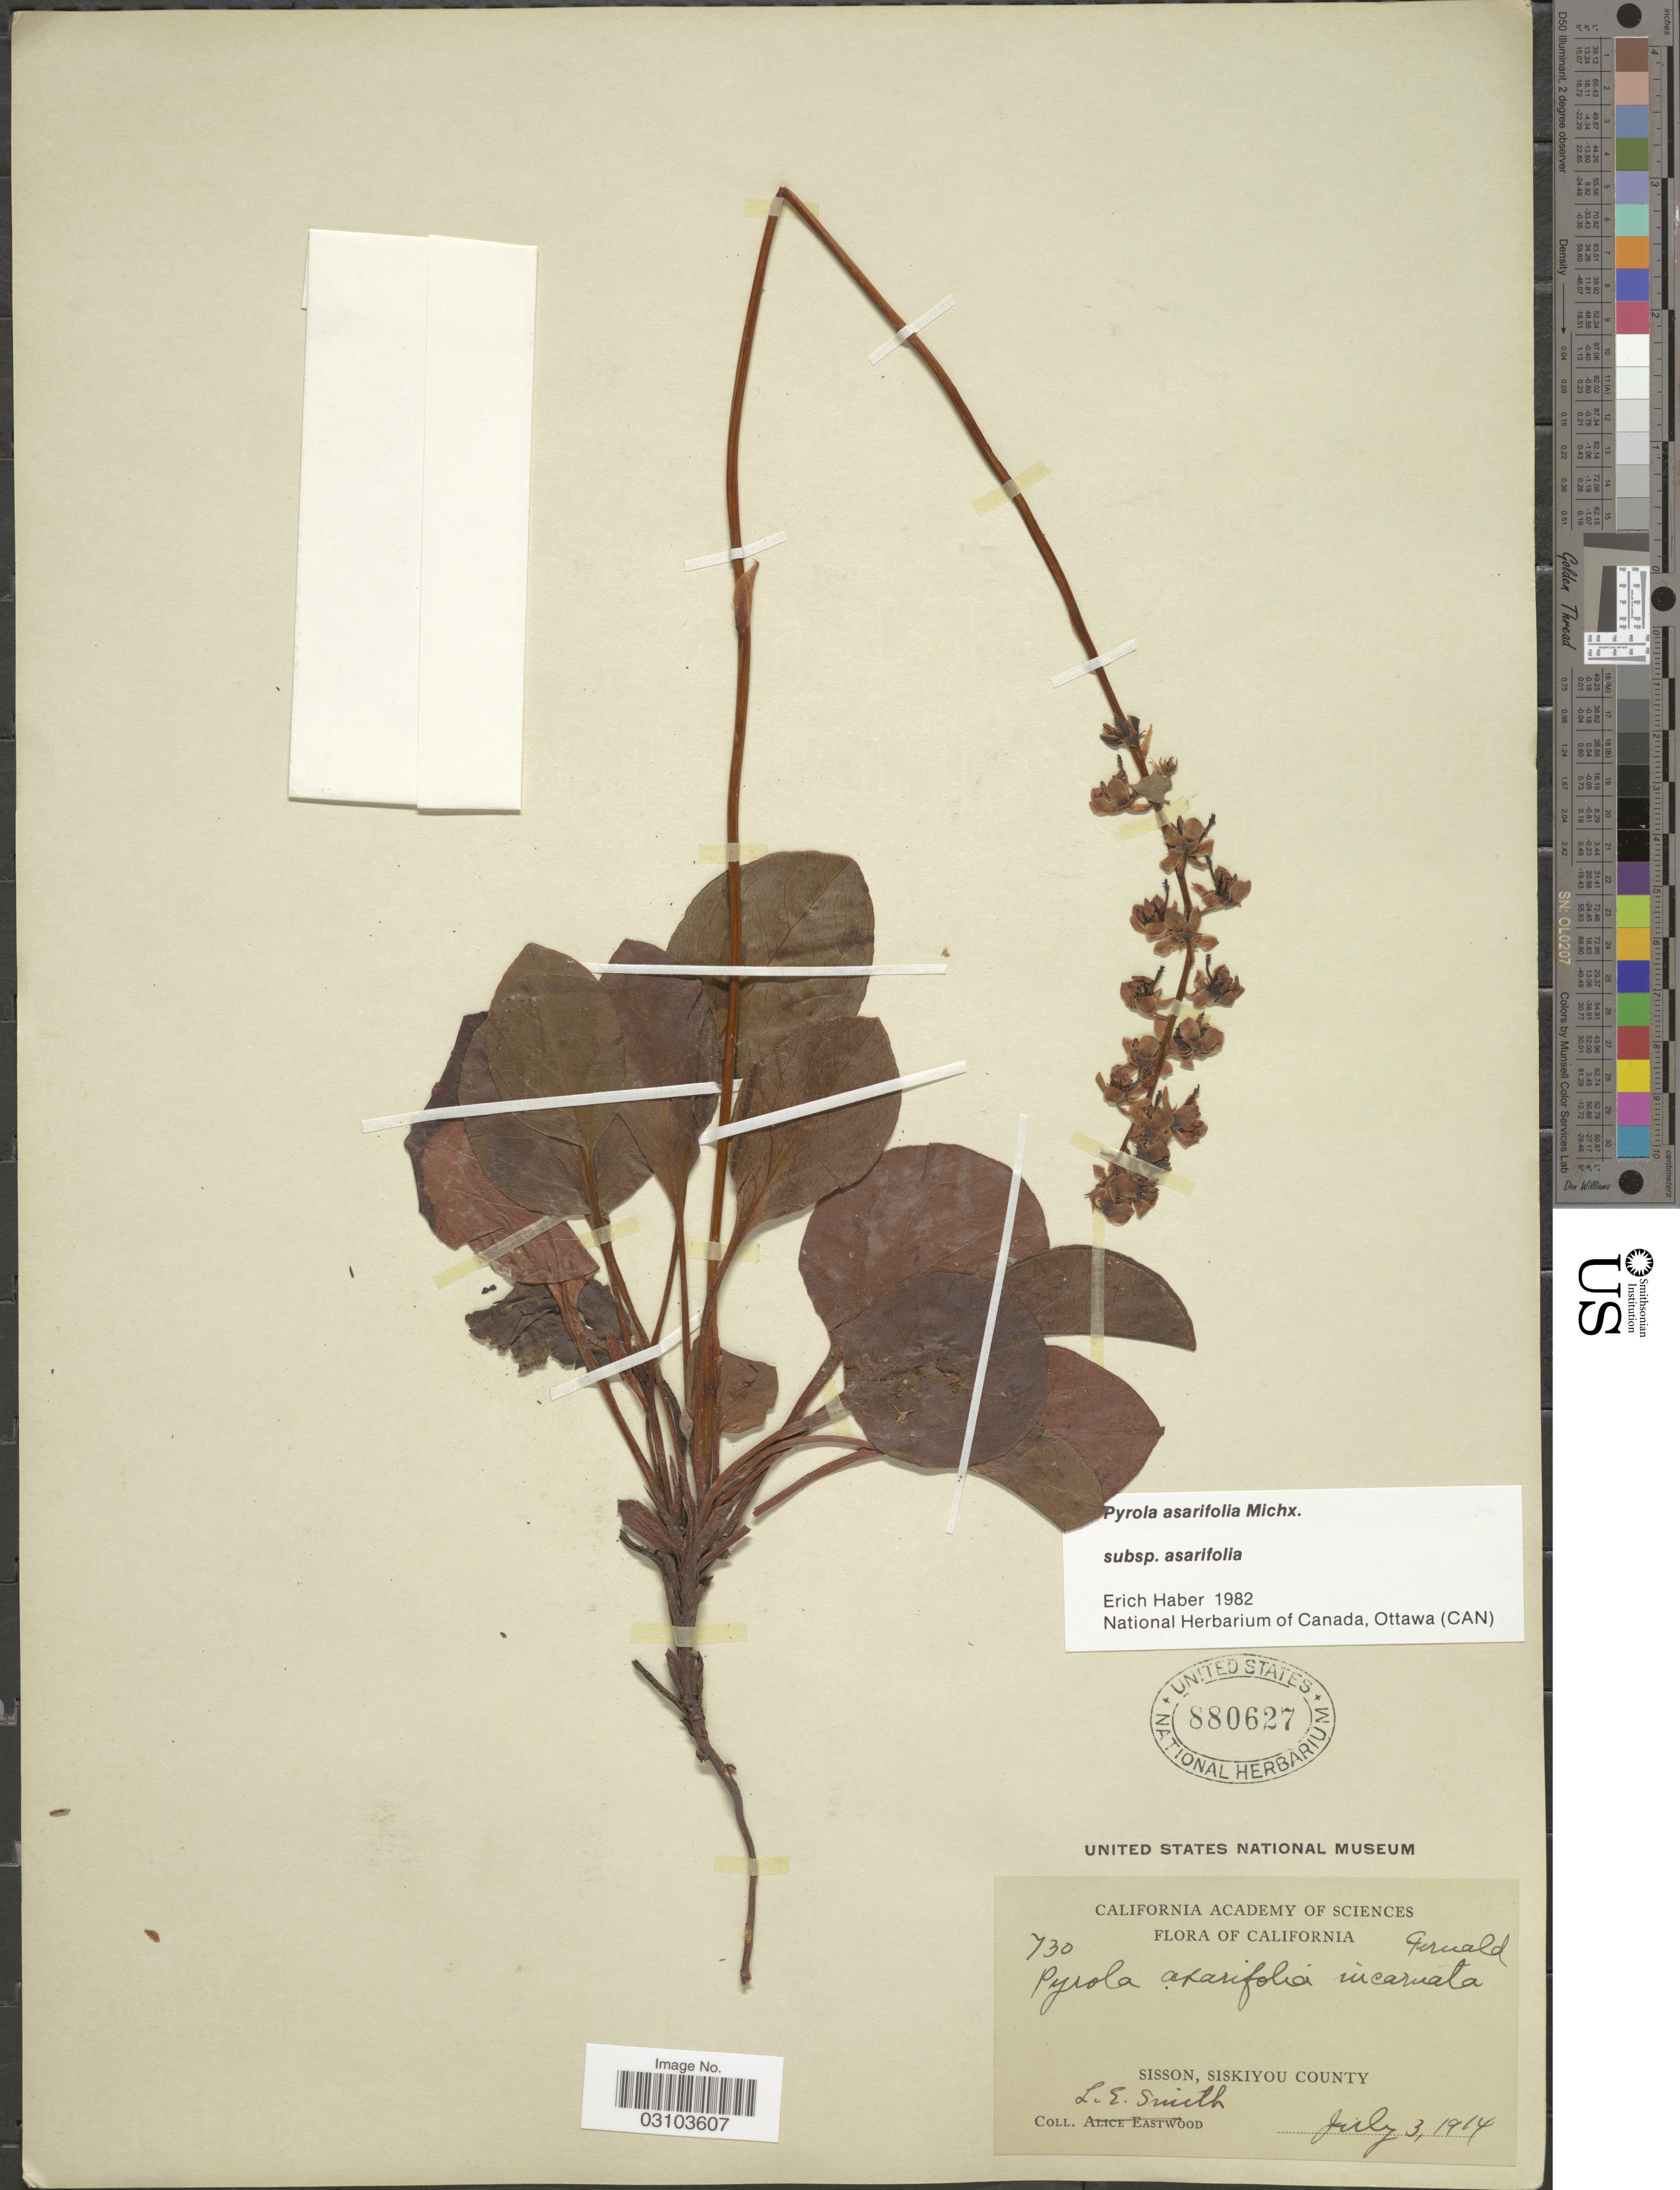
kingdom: Plantae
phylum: Tracheophyta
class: Magnoliopsida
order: Ericales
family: Ericaceae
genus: Pyrola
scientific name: Pyrola asarifolia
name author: Michx.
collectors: L. E. Smith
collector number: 730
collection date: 1914-07-03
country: United States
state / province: California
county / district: Siskiyou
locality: Sisson, Siskiyou County.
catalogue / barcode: US 880627